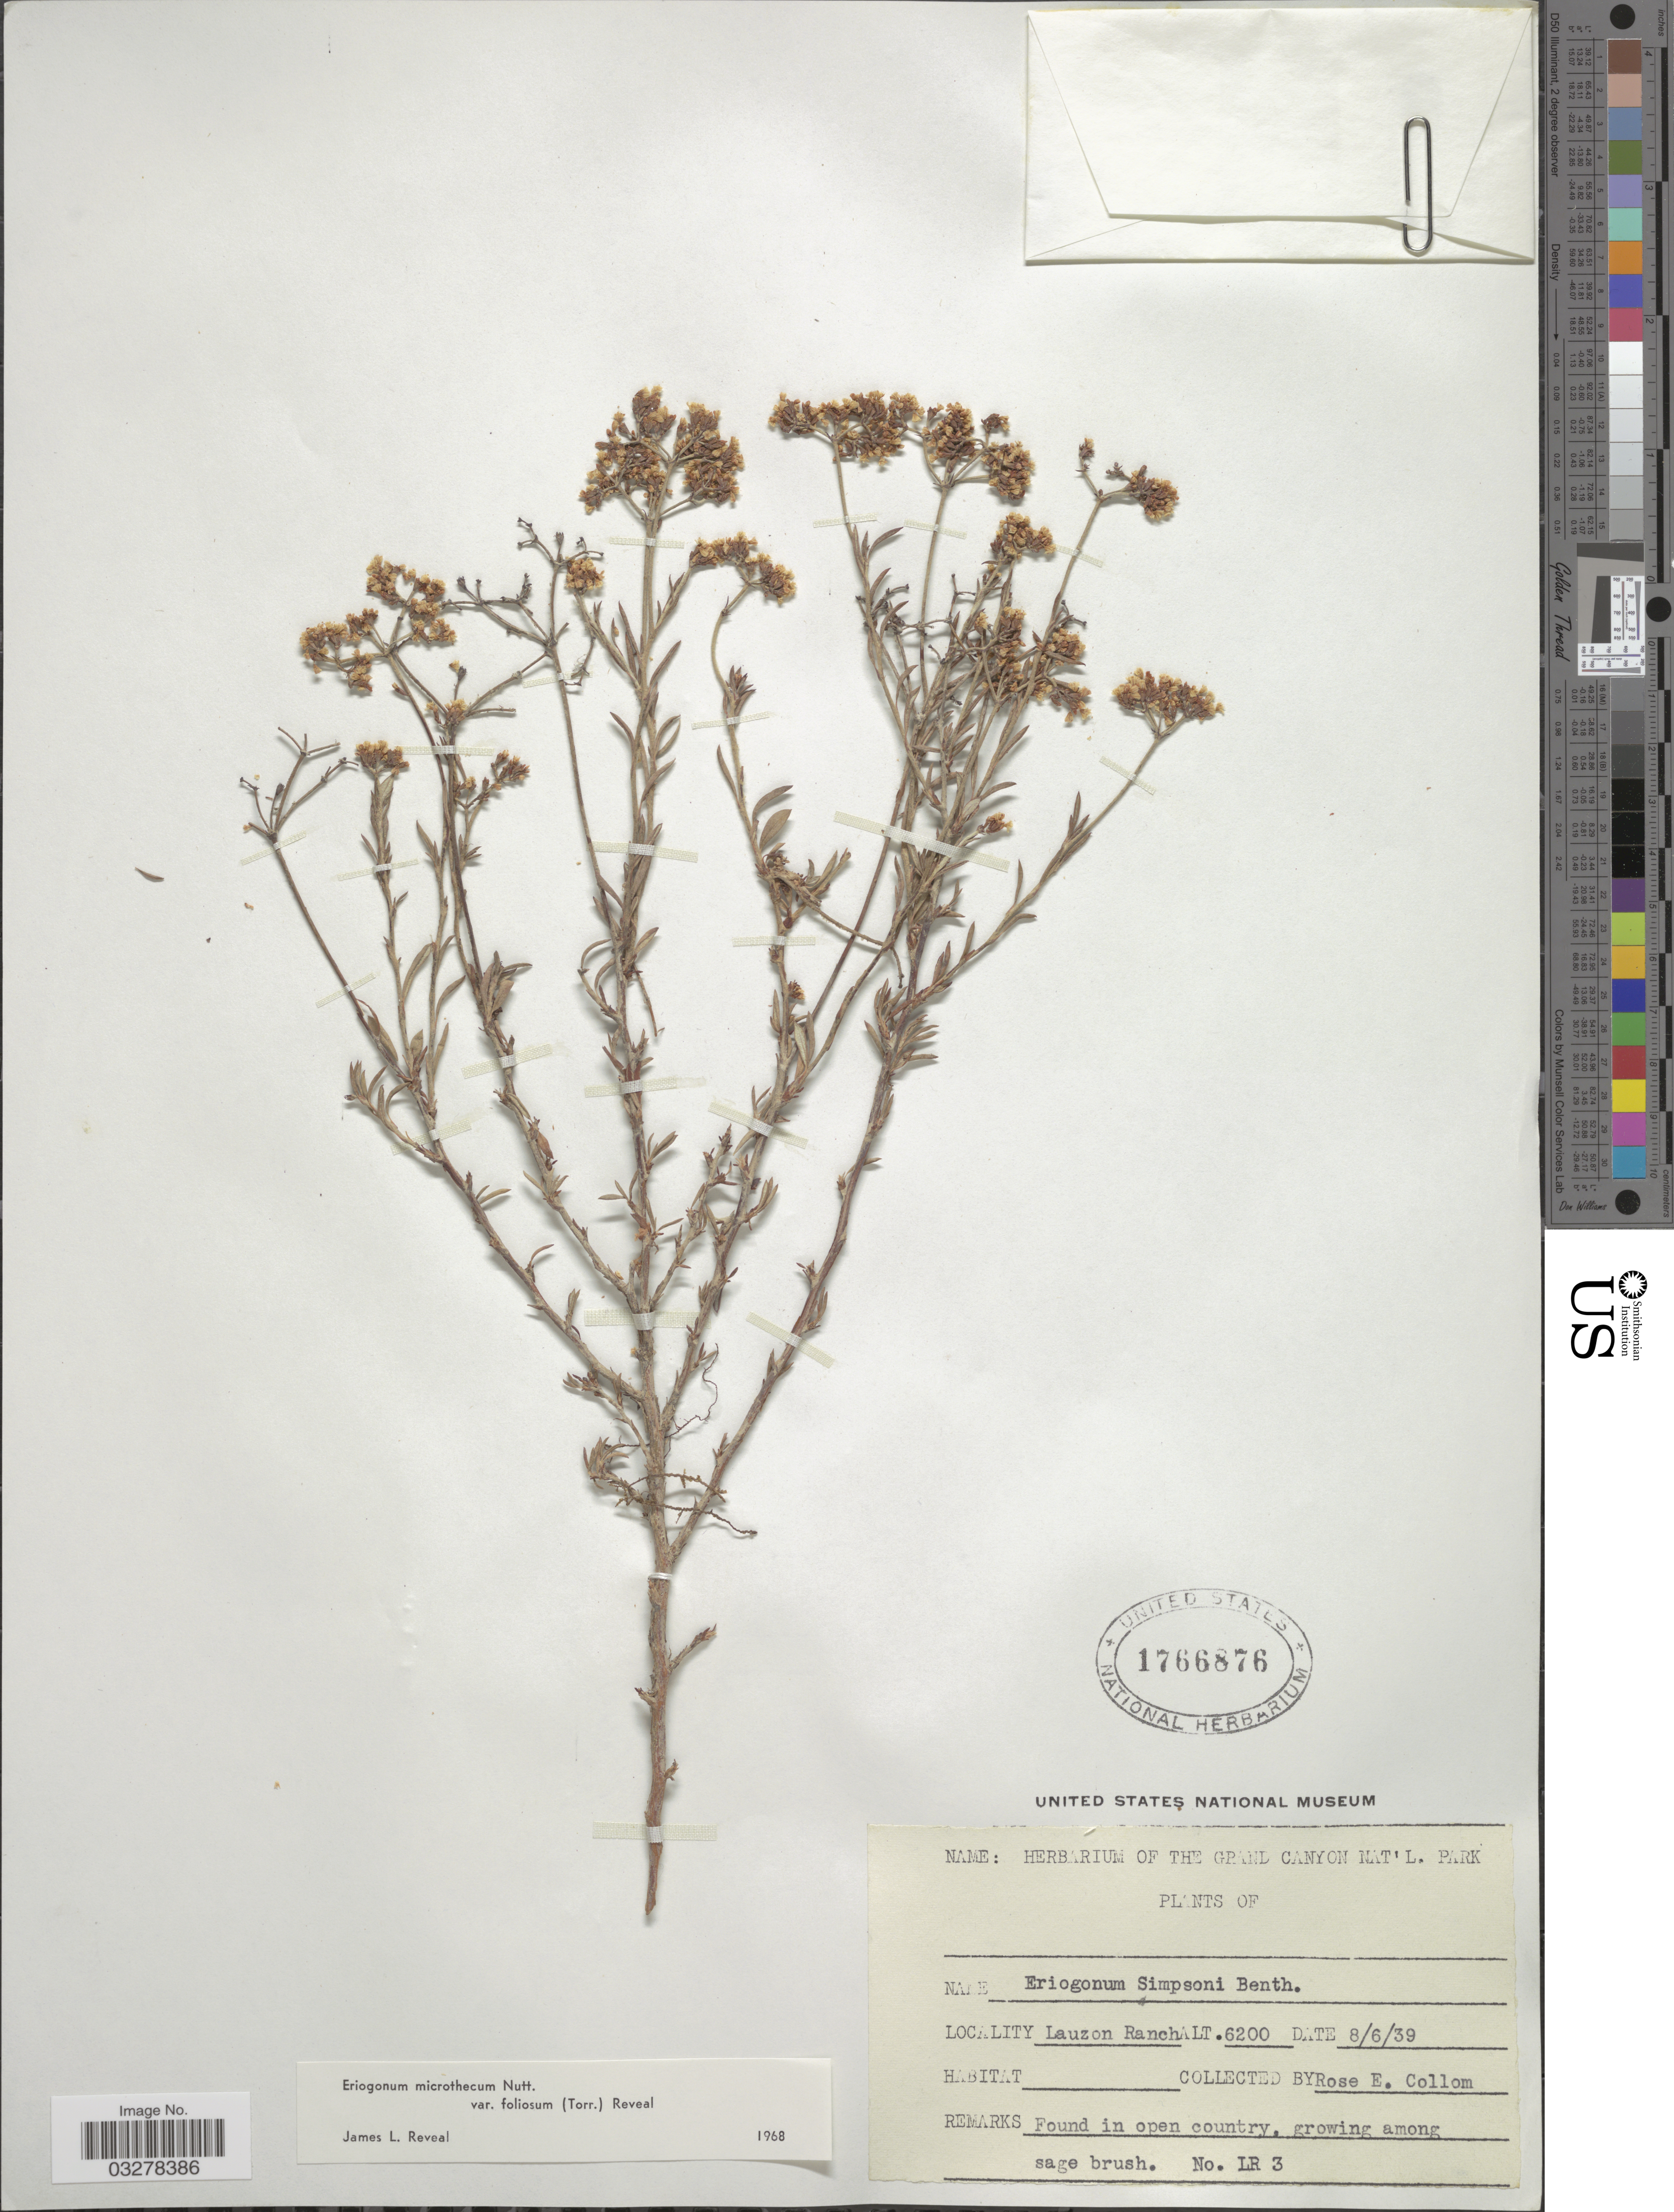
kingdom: Plantae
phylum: Tracheophyta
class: Magnoliopsida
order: Caryophyllales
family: Polygonaceae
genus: Eriogonum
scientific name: Eriogonum microtheca var. foliosum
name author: (Torr. & A. Gray) Reveal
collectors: R. E. Collom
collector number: LR 3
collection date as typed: Transcribed d/m/y: 6/8/39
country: United States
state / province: Arizona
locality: Lauzon Ranch.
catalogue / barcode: US 1766876